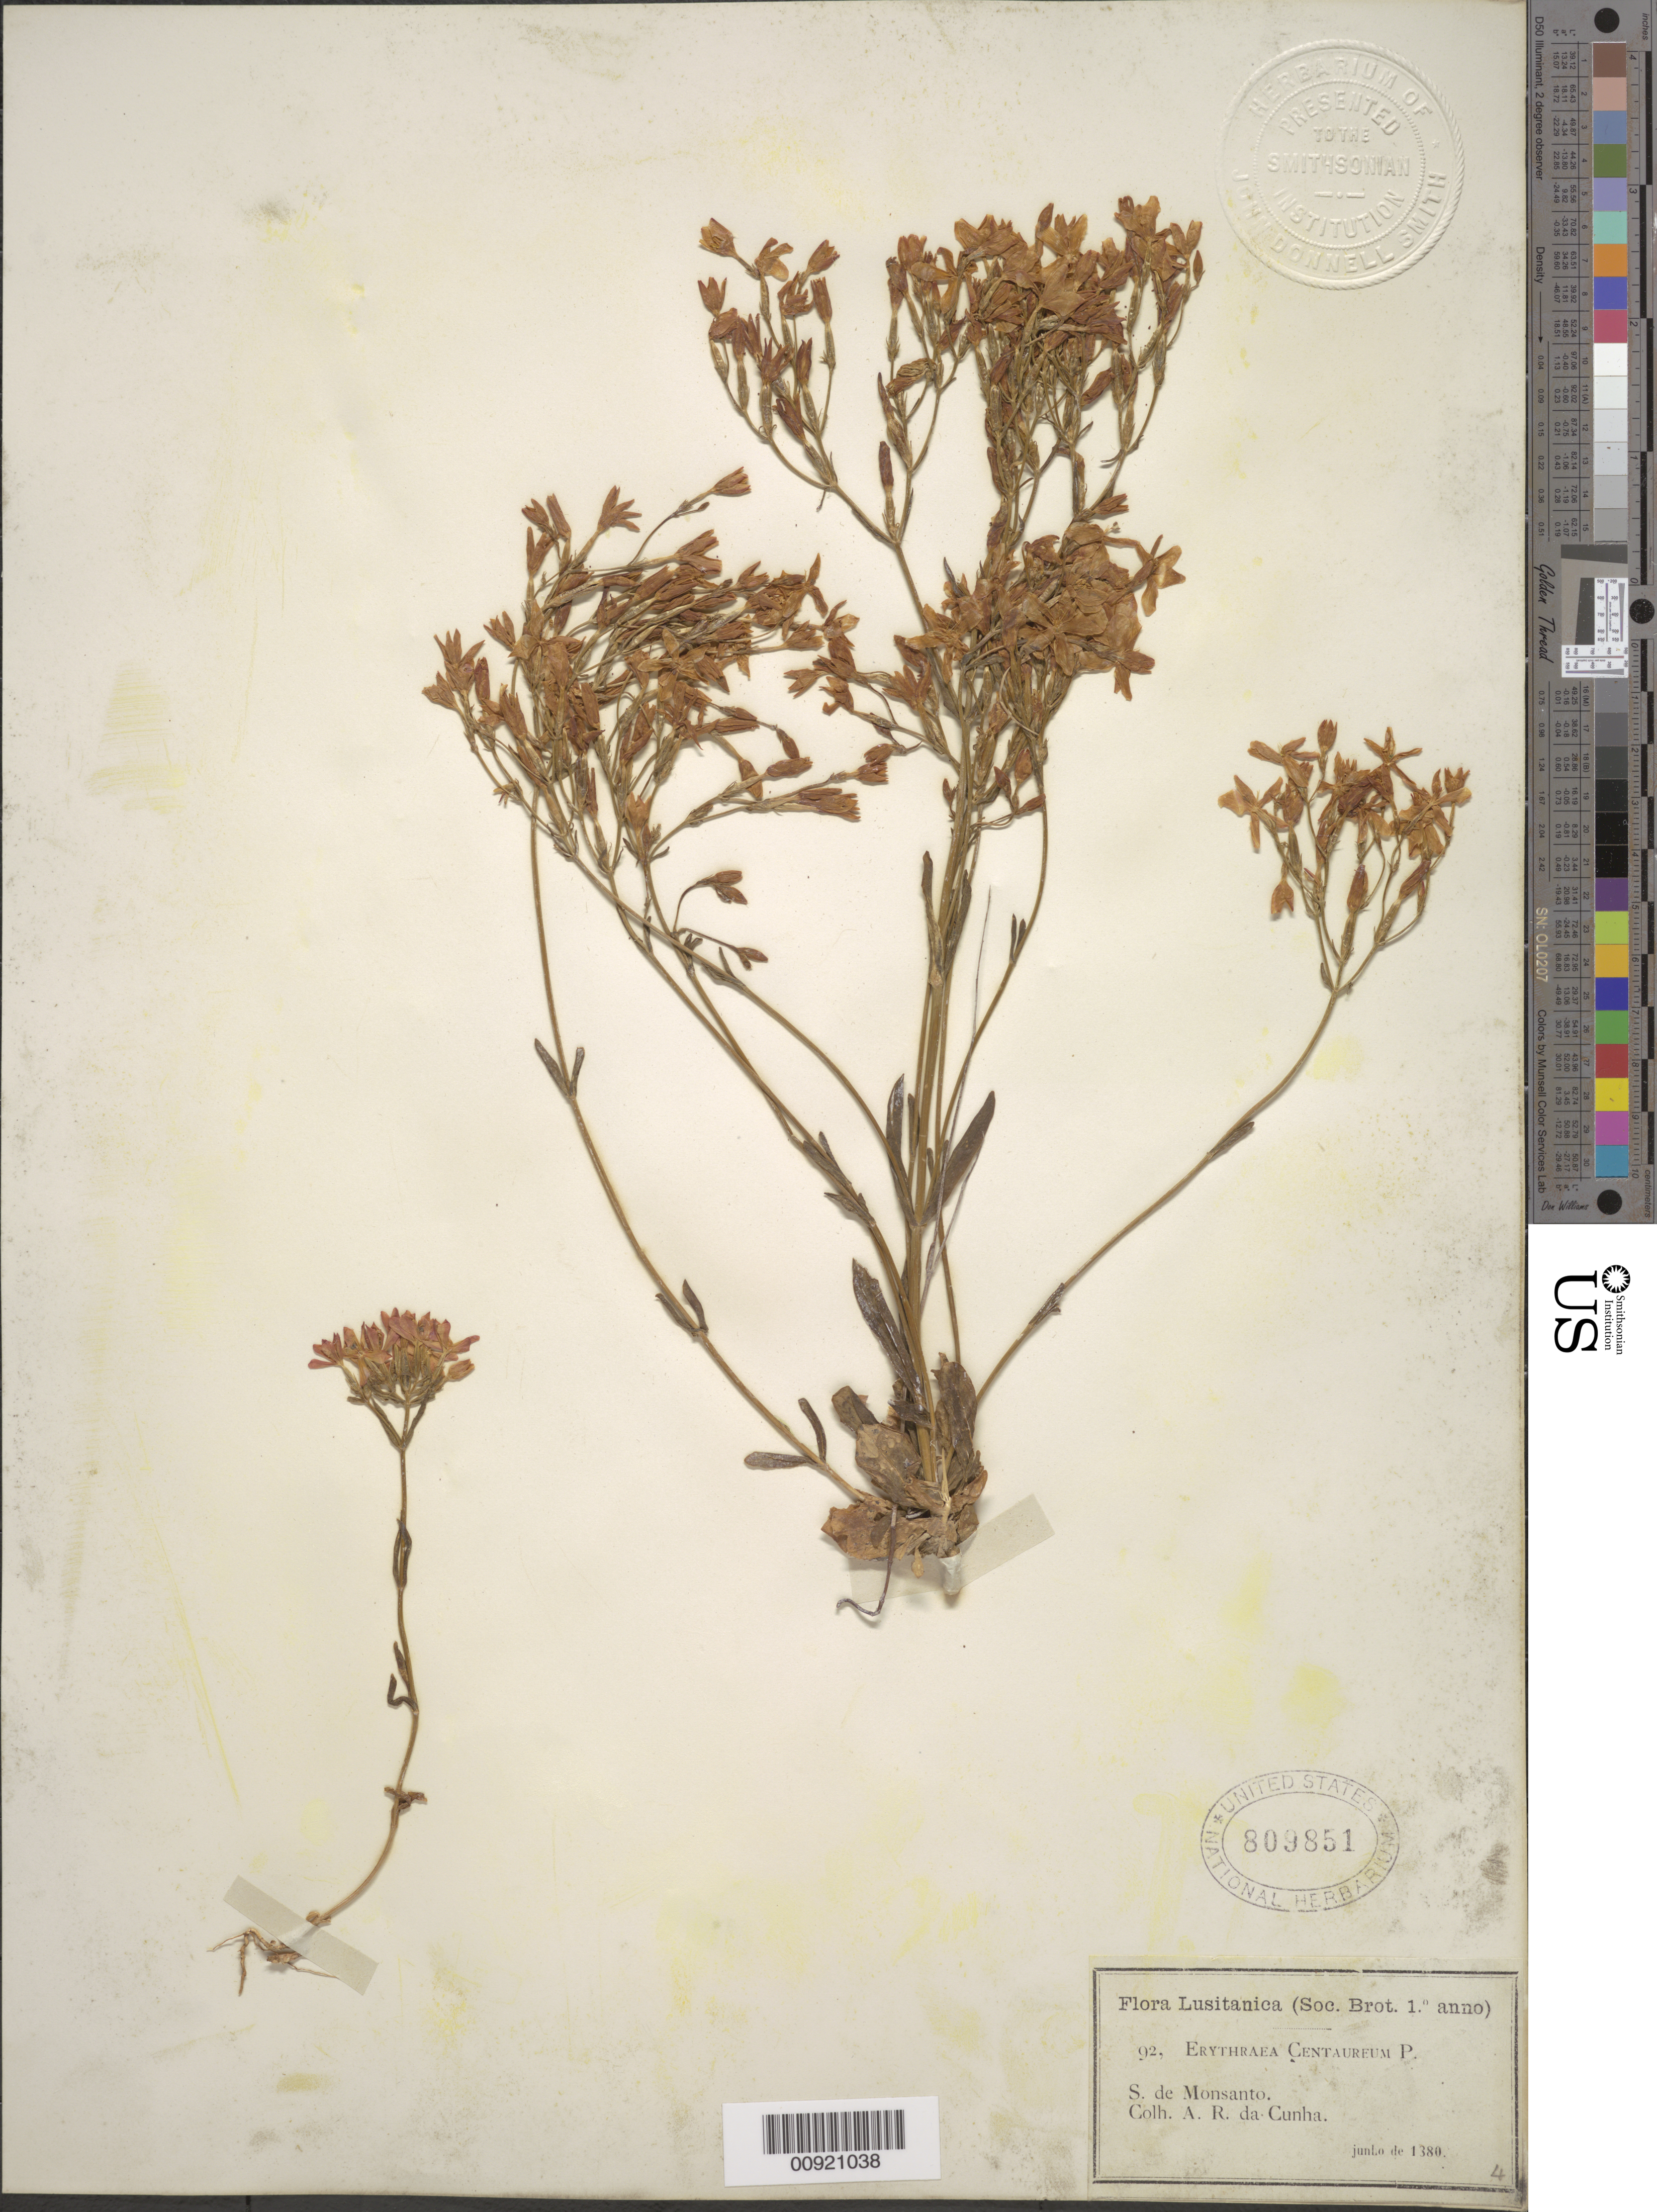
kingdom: Plantae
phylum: Tracheophyta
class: Magnoliopsida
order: Gentianales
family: Gentianaceae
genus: Erythraea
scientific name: Erythraea centaurium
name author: (L.) Borkh.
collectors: Monsanto, S. & Cunha, C.A.R.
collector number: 92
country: Portugal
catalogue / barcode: US 809851